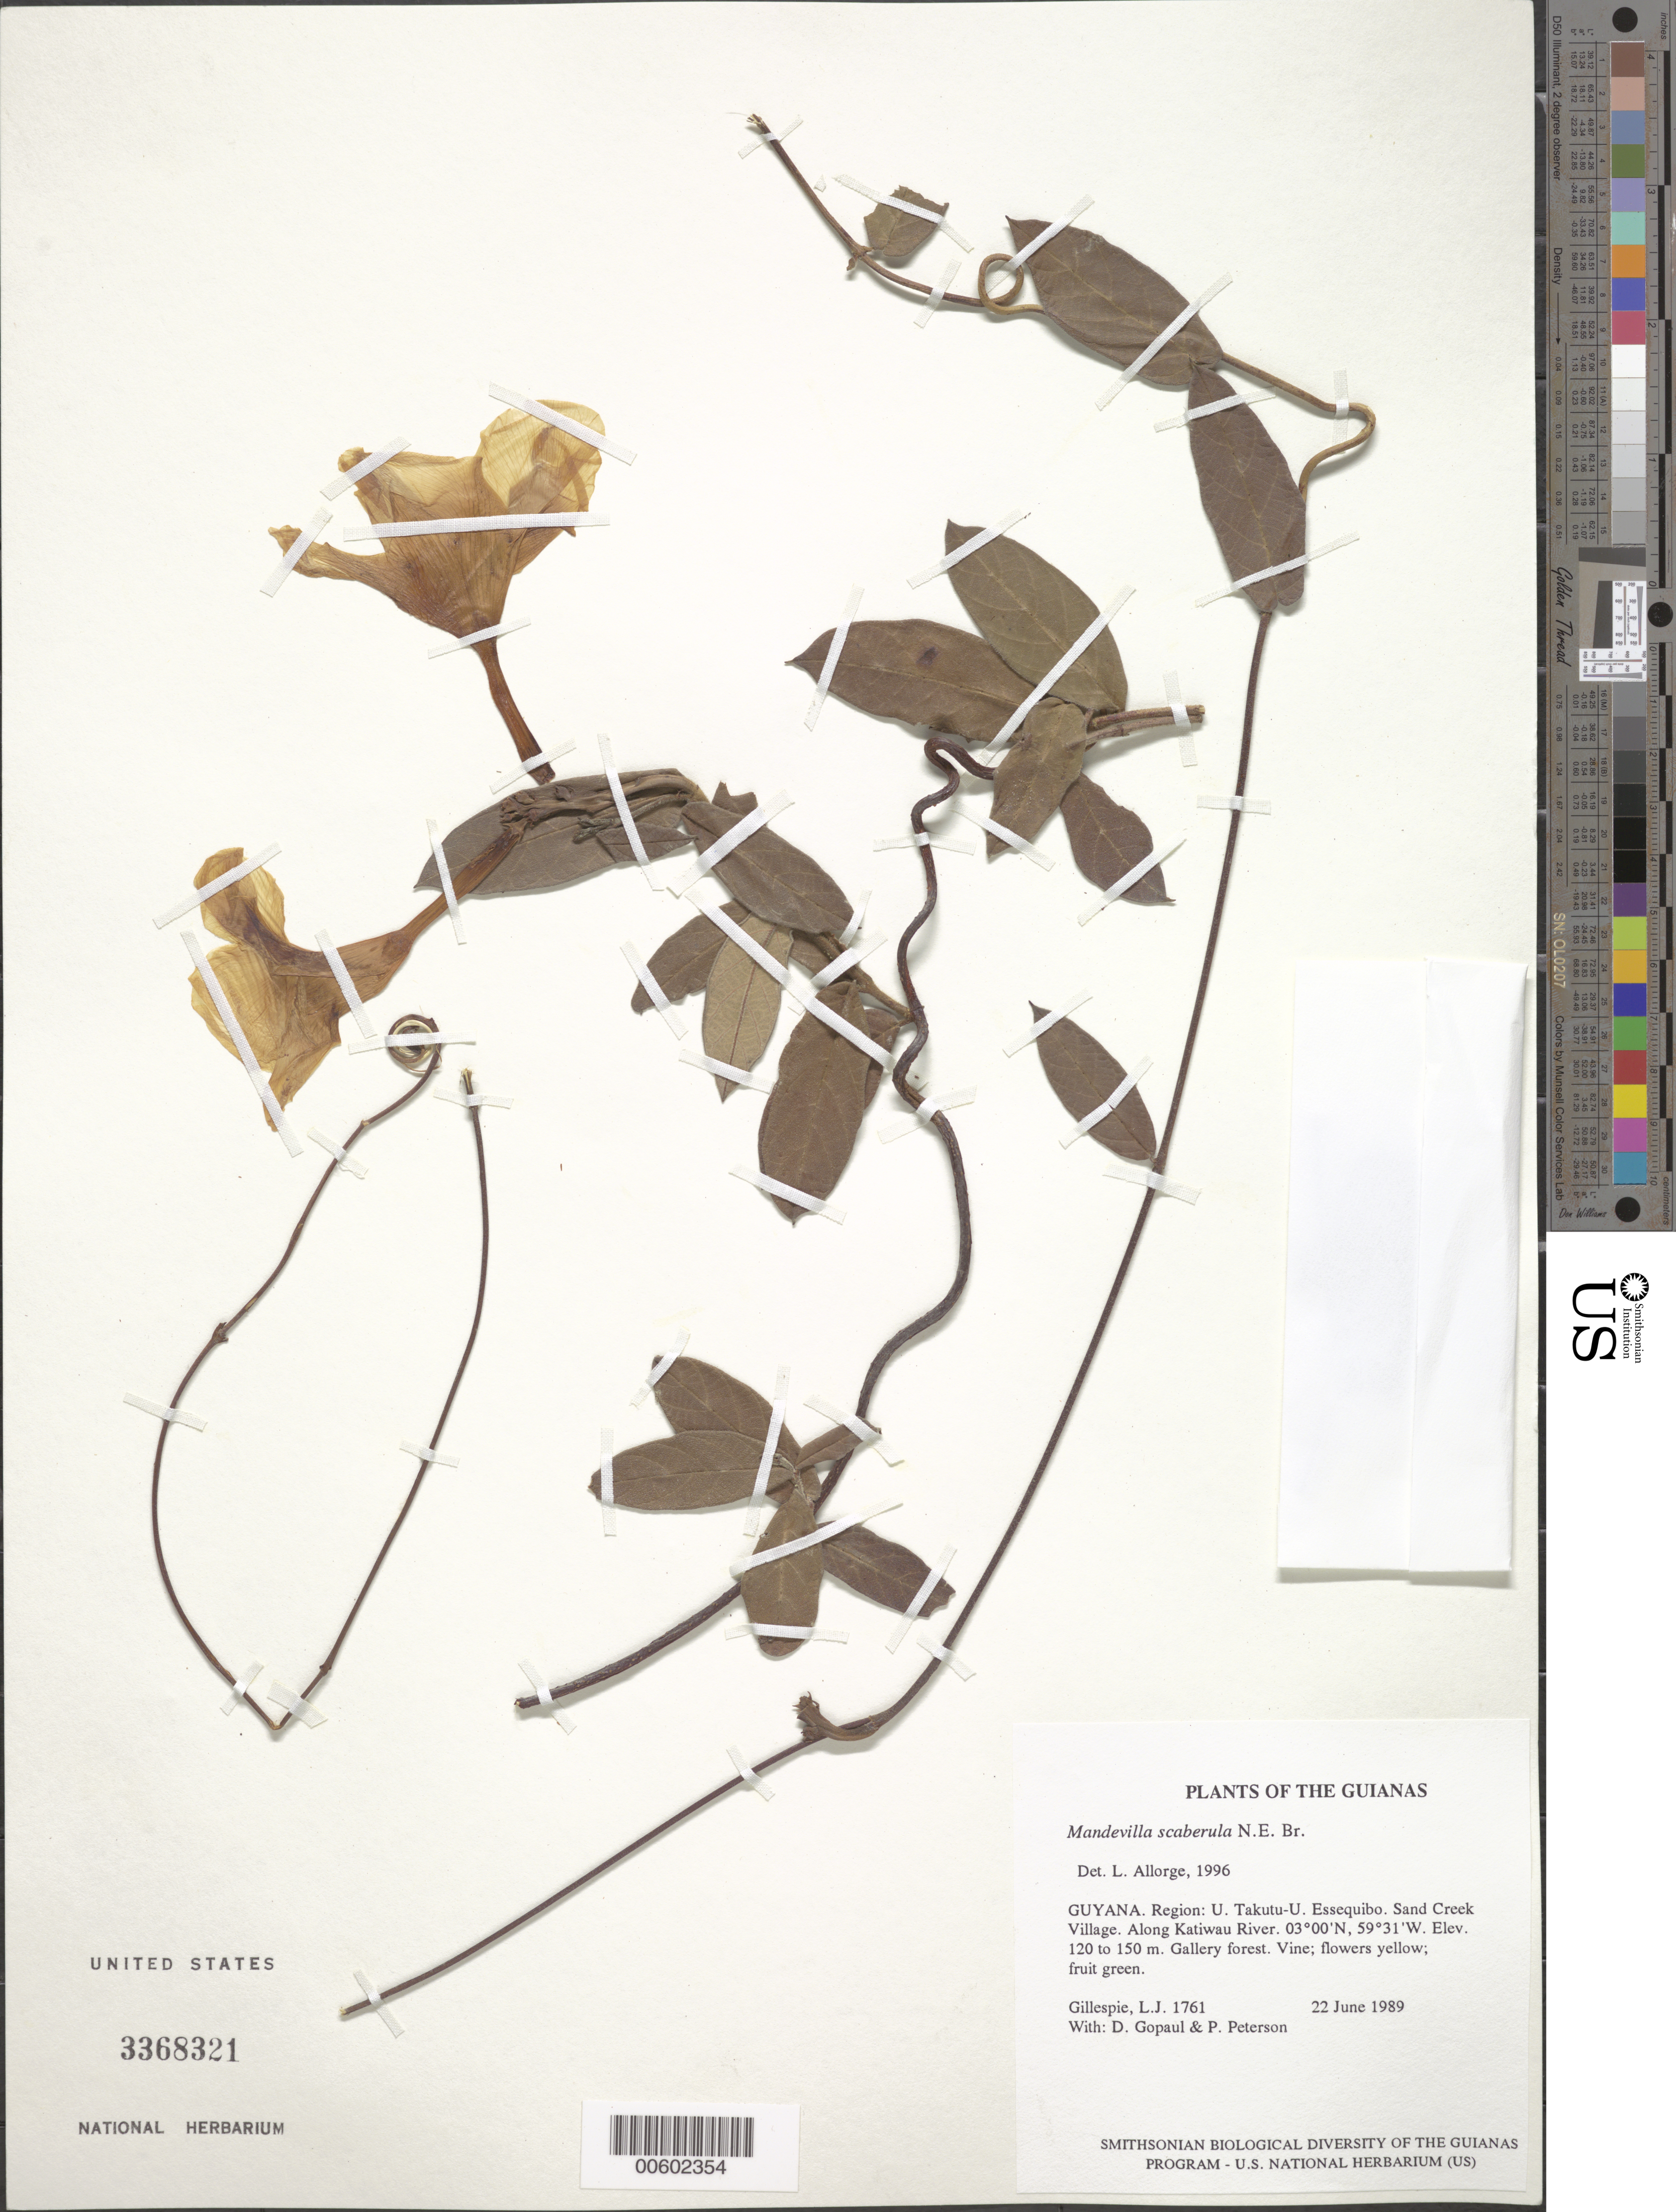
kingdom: Plantae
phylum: Tracheophyta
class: Magnoliopsida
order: Gentianales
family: Apocynaceae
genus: Mandevilla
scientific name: Mandevilla scaberula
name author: N.E. Br.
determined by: Allorge, L.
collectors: L. J. Gillespie, D. Gopaul & P. M. Peterson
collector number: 1761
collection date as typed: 22 June 1989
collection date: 1989-06-22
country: Guyana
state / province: U. Takutu-U. Essequibo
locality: Sand Creek Village. Along Katiwau River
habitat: Gallery forest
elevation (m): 120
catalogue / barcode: US 3368321